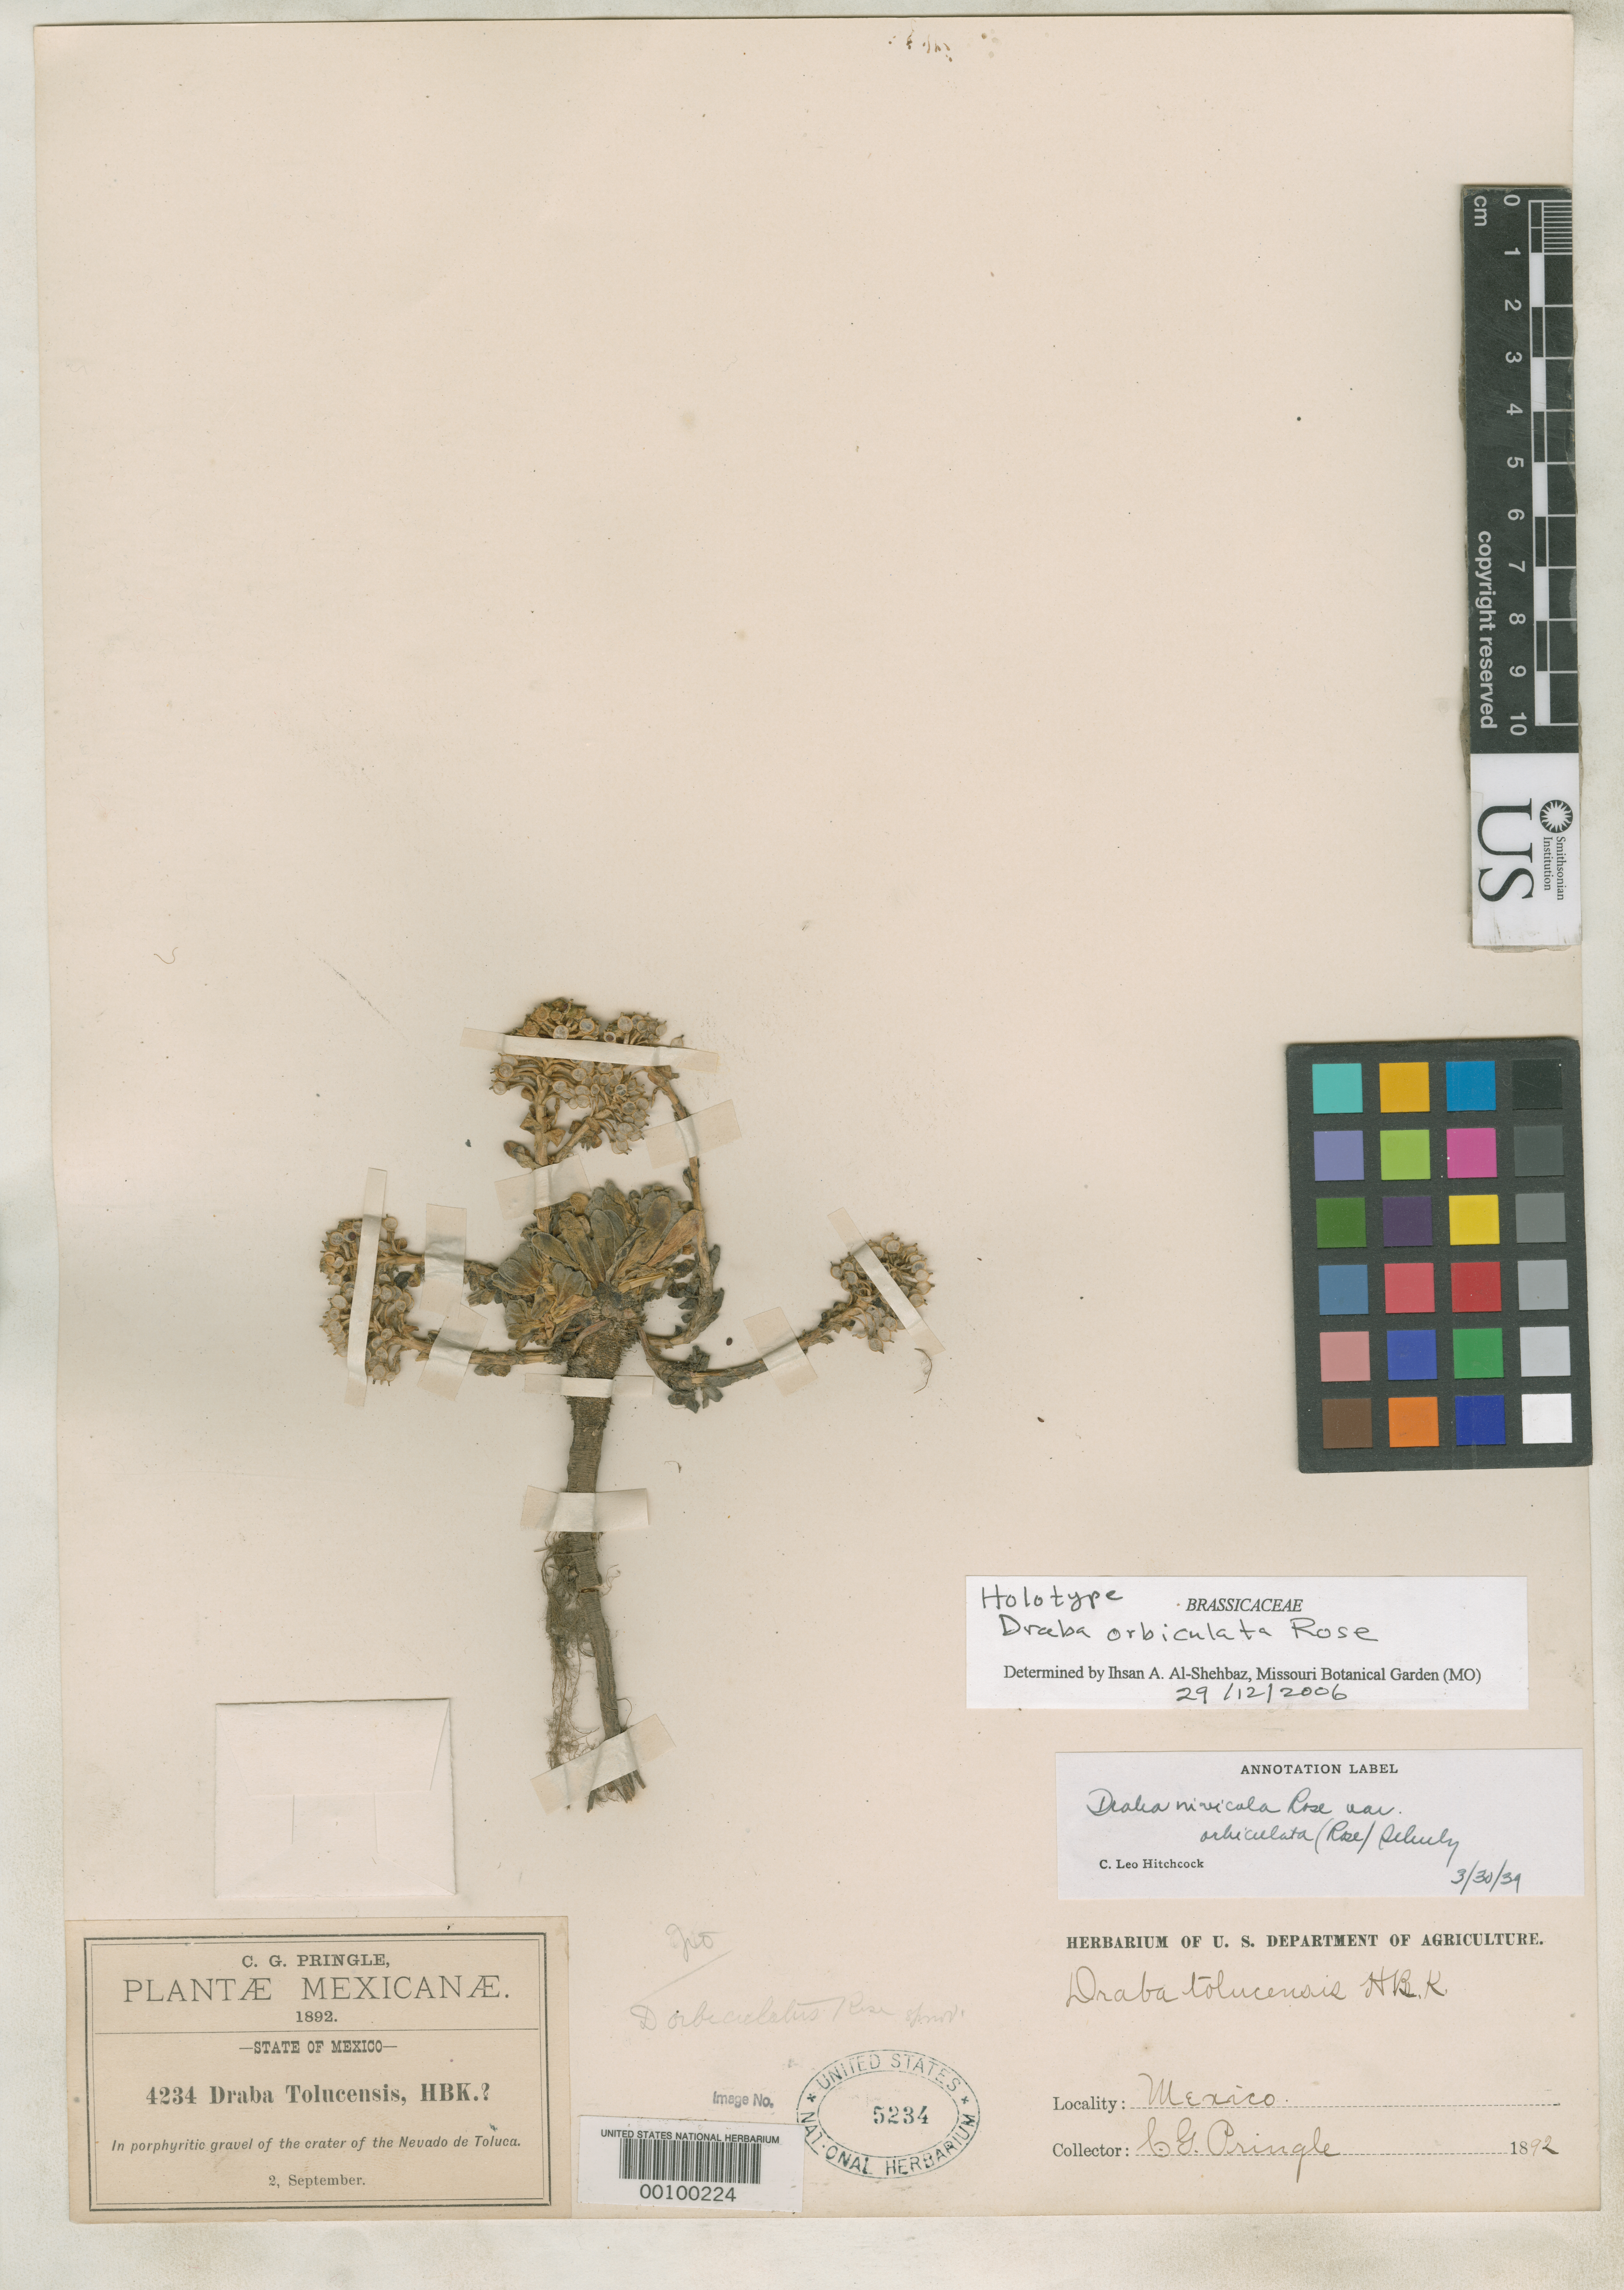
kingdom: Plantae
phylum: Tracheophyta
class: Magnoliopsida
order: Brassicales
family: Brassicaceae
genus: Draba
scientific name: Draba orbiculata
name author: Rose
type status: Holotype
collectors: C. G. Pringle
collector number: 4234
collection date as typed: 02 Sep 1892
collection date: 1892-09-02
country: Mexico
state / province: México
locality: Crater of Nevado de Toluca.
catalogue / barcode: US 5234